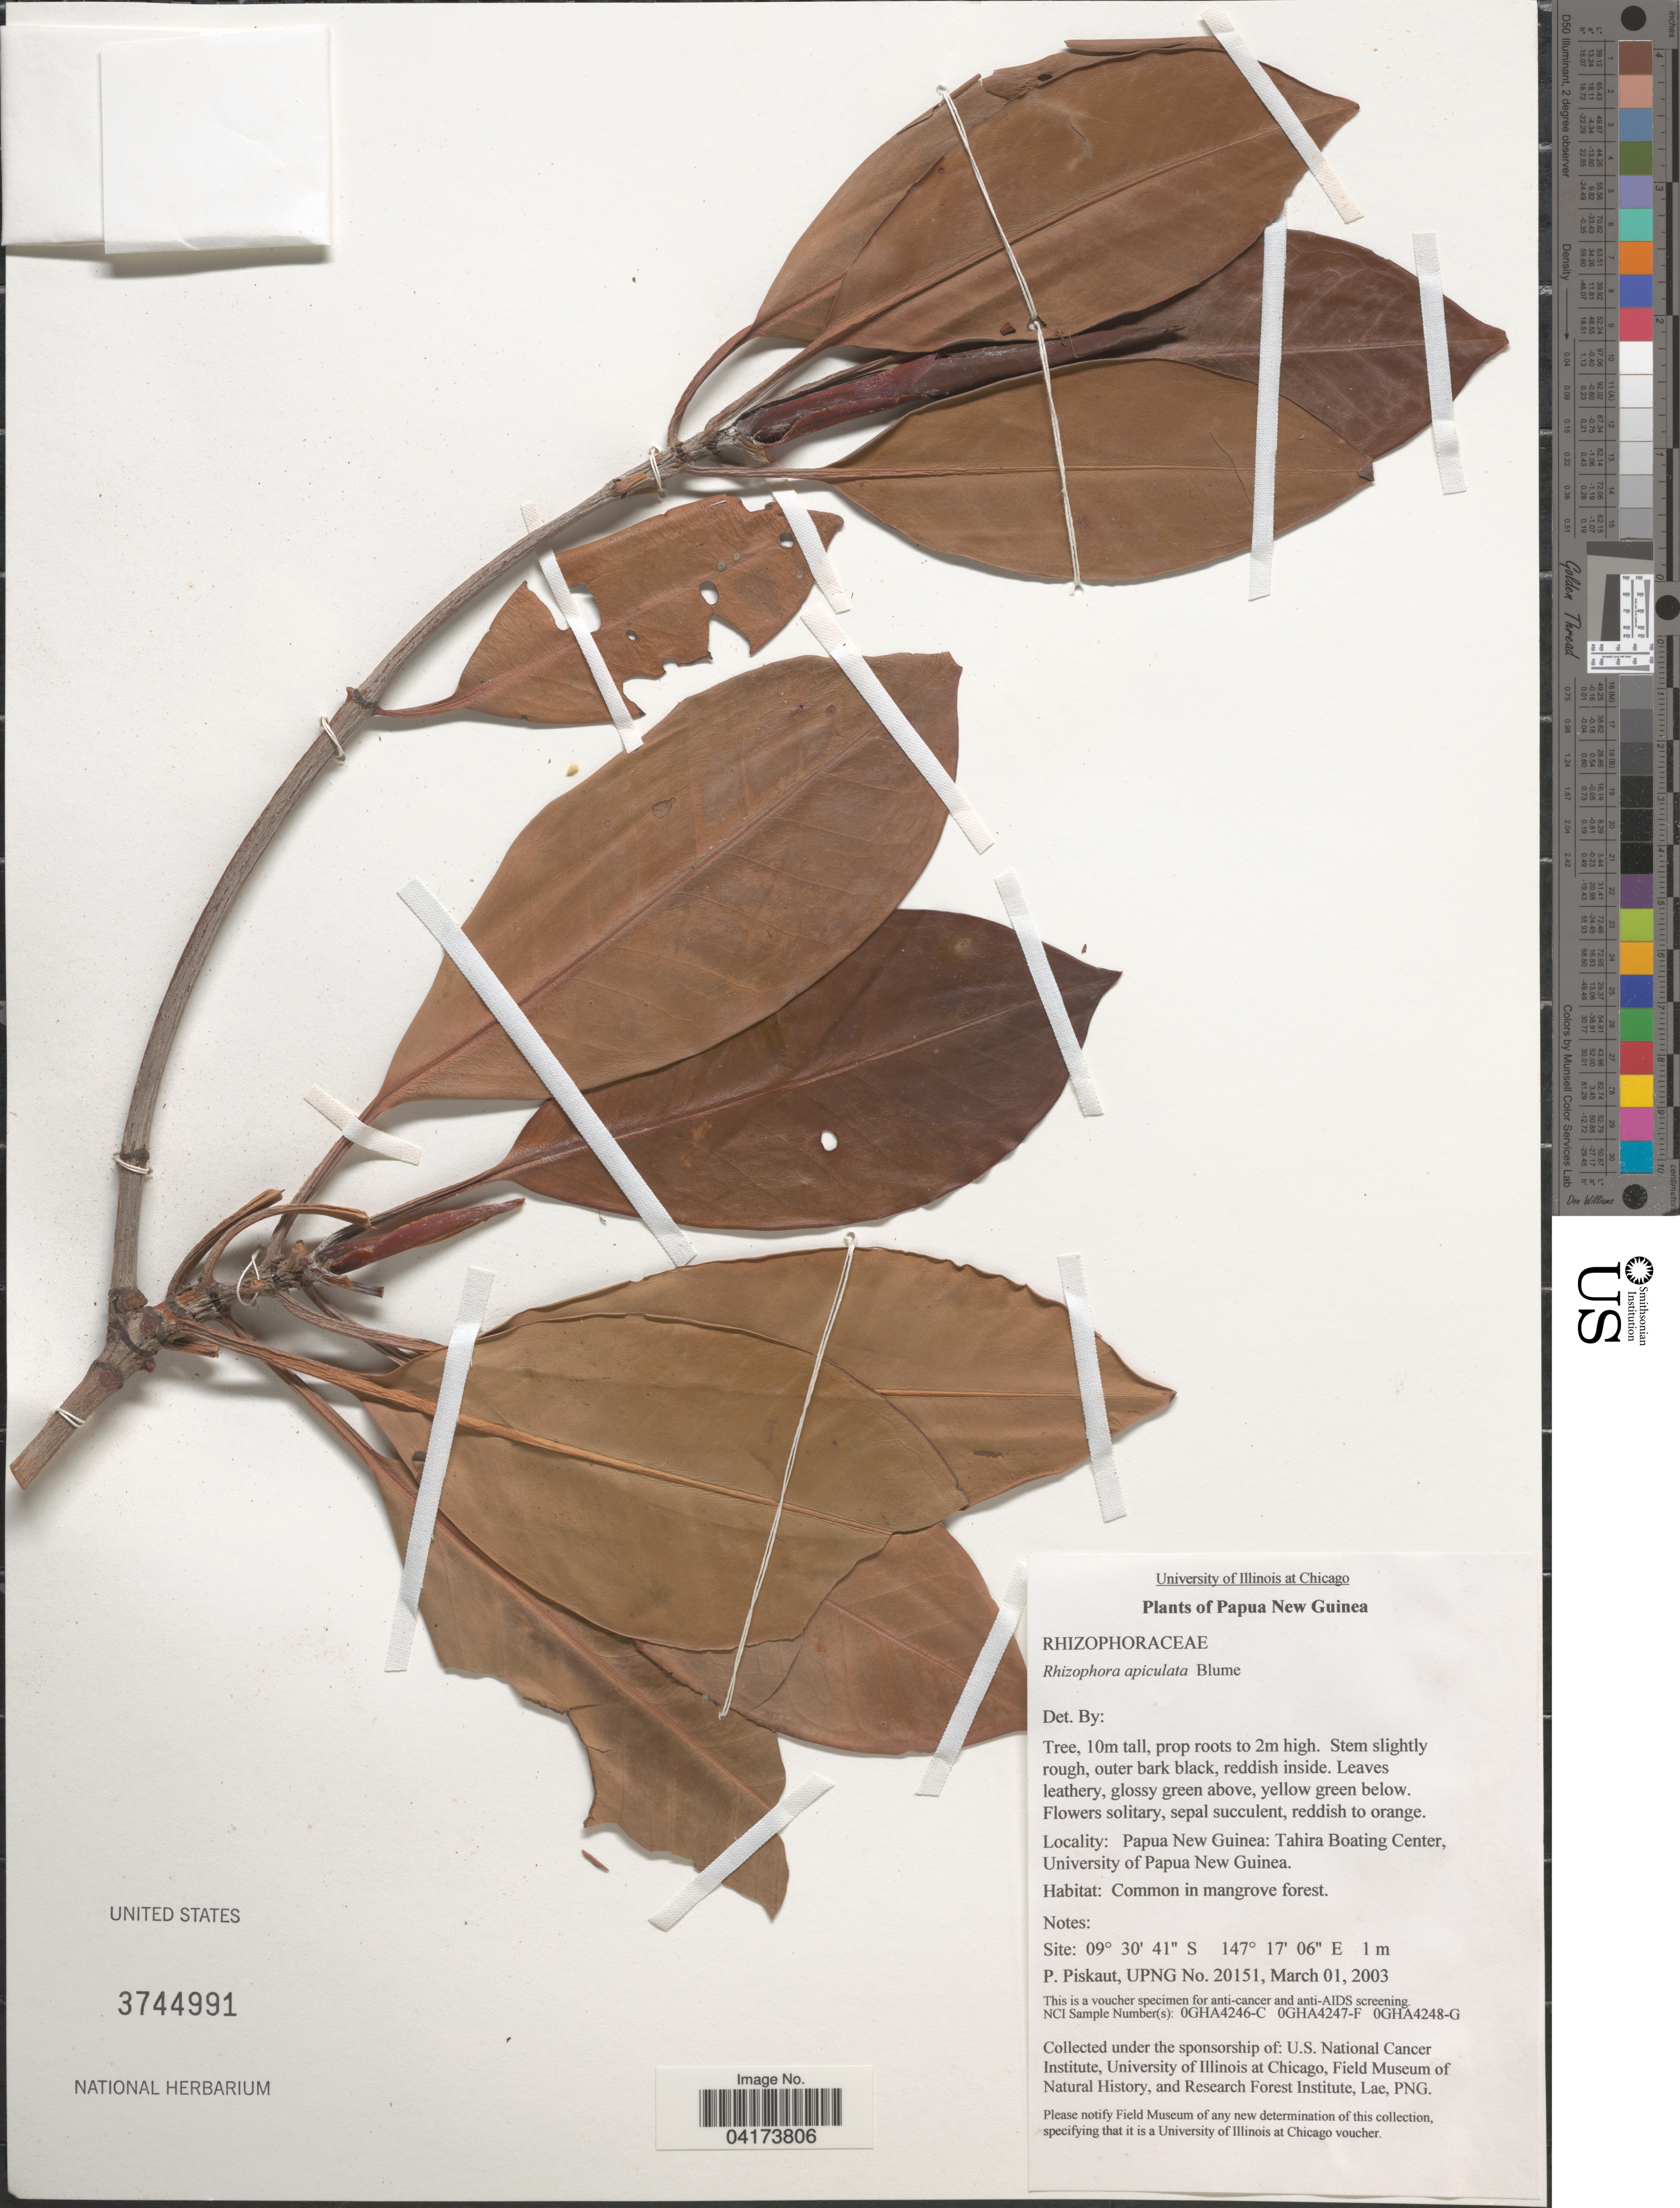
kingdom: Plantae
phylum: Tracheophyta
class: Magnoliopsida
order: Malpighiales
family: Rhizophoraceae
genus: Rhizophora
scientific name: Rhizophora apiculata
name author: Blume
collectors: P. Piskaut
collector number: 20151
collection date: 2003-03-01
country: Papua New Guinea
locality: Tahira Boating Center, University of Papua New Guinea.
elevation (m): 1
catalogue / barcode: US 3744991